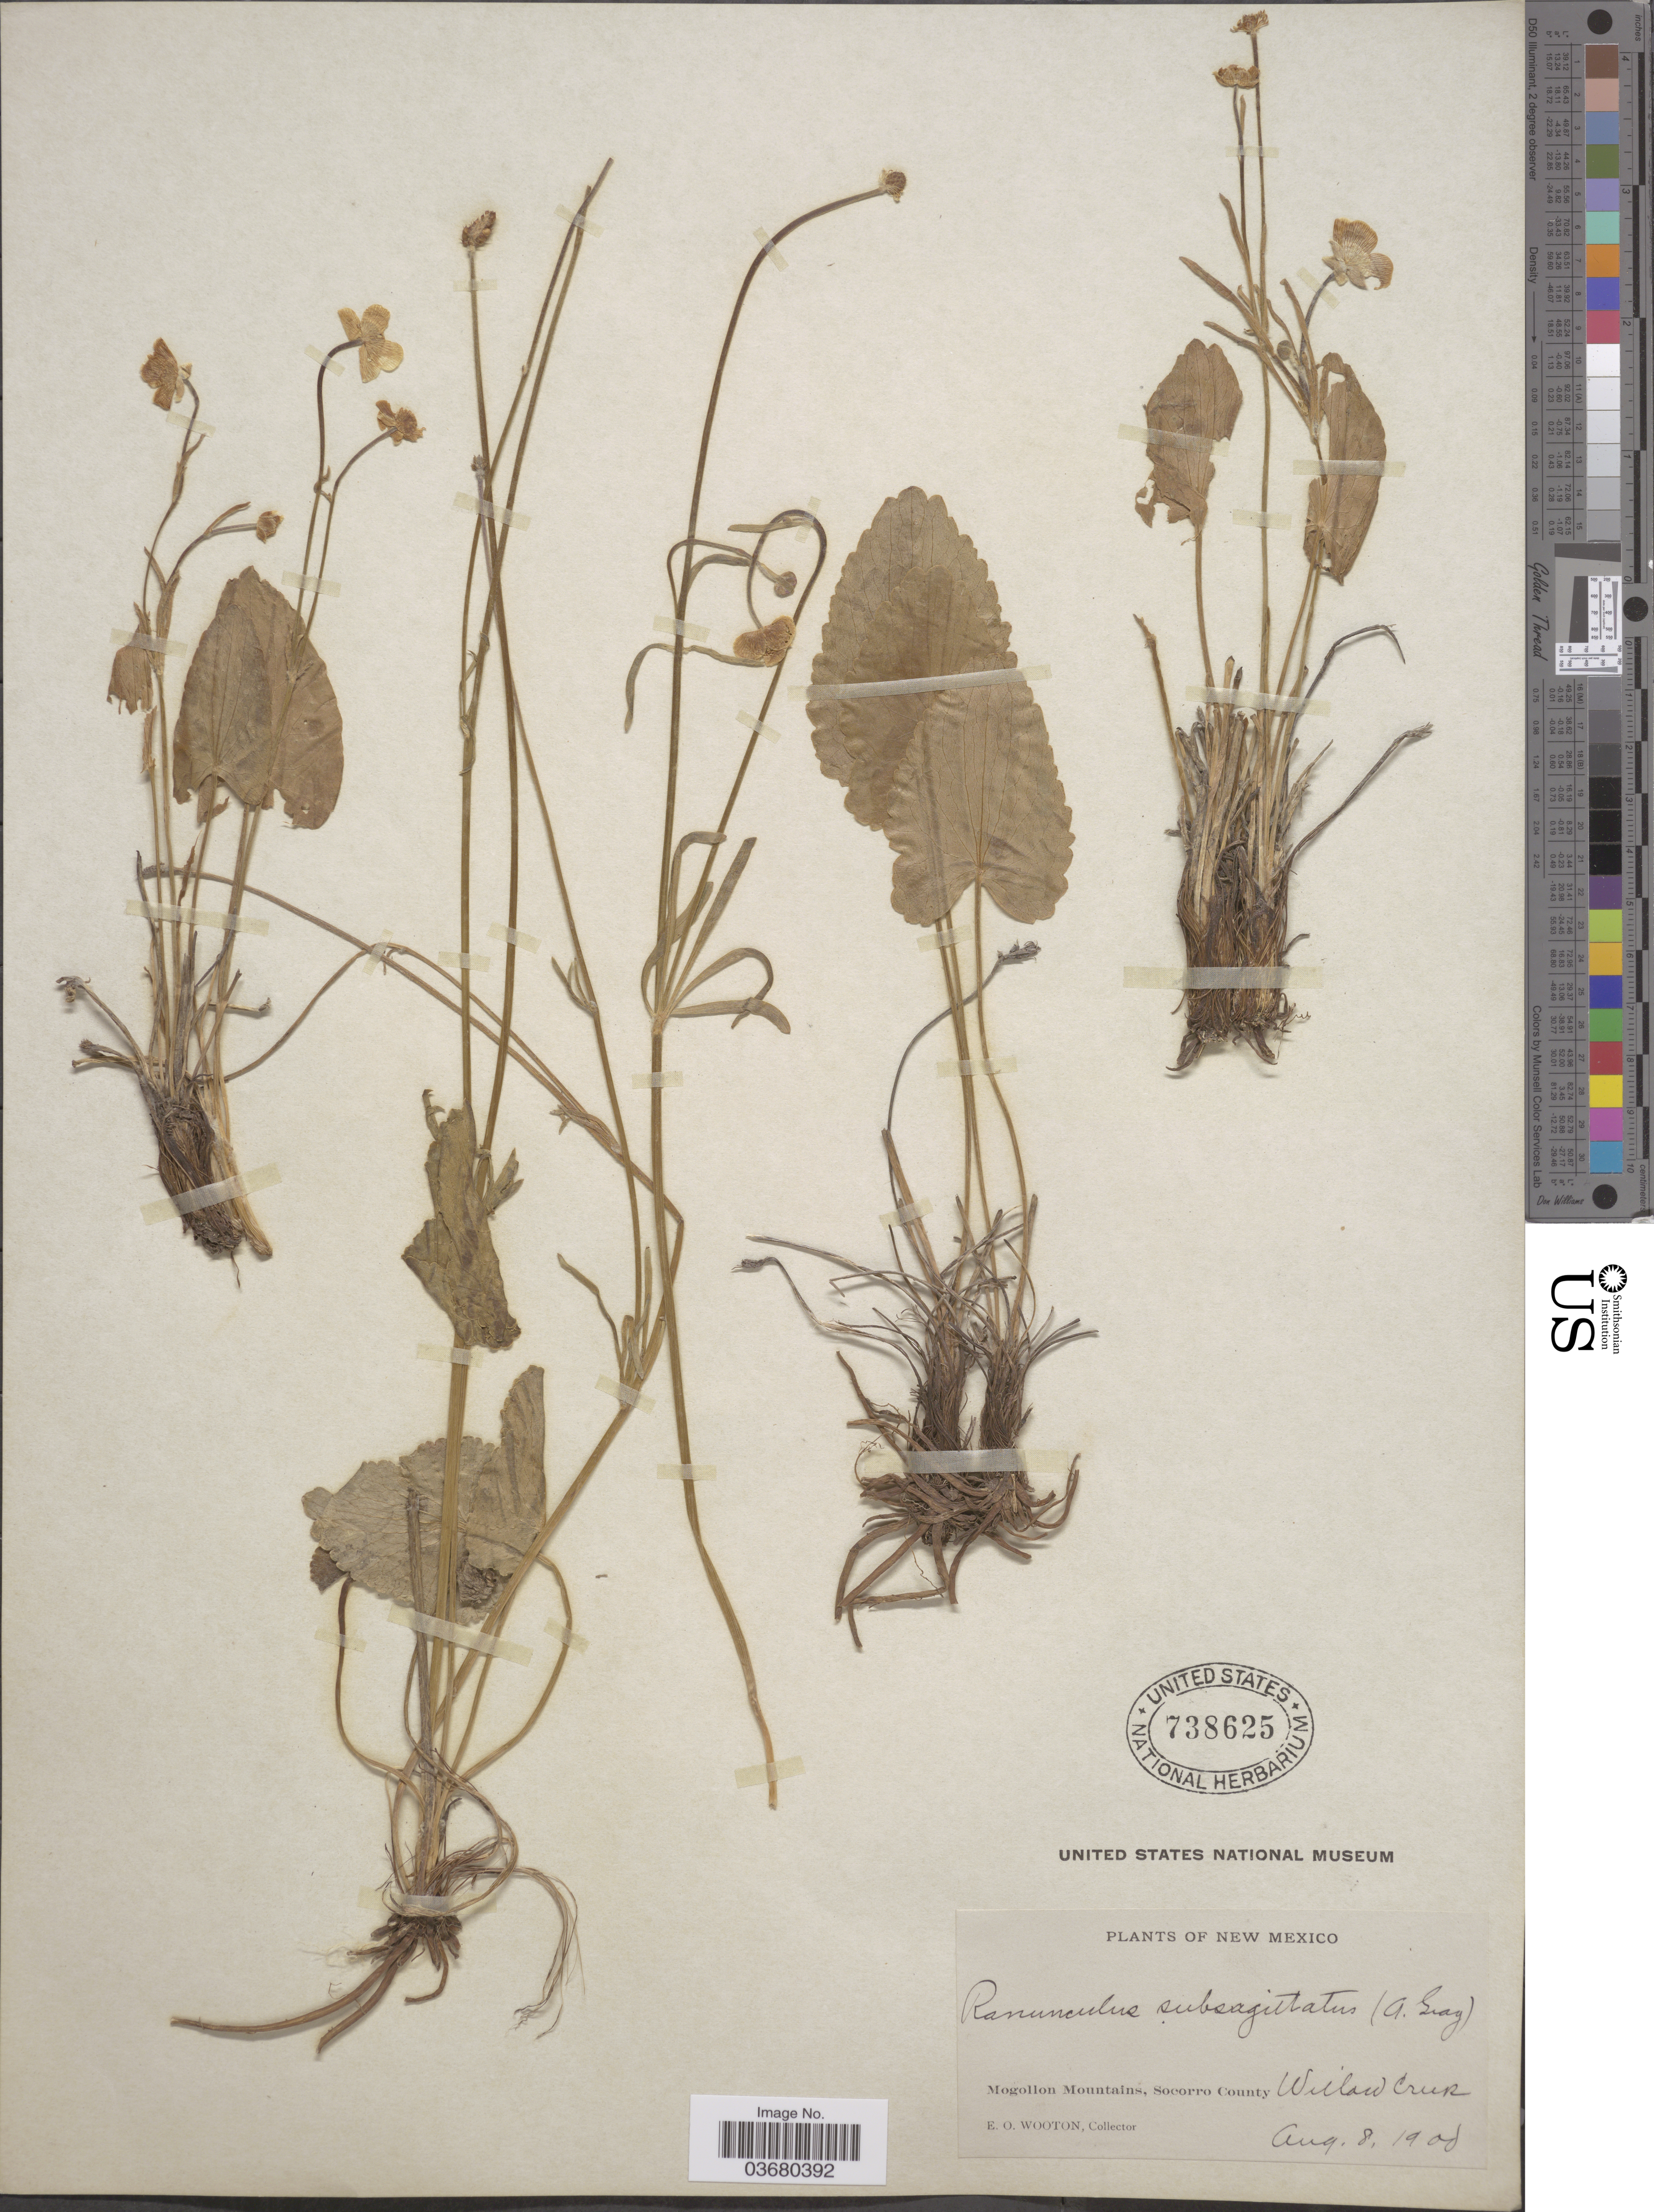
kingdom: Plantae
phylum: Tracheophyta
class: Magnoliopsida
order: Ranunculales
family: Ranunculaceae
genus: Ranunculus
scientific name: Ranunculus cardiophyllus var. subsagittatus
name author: (A. Gray) L.D. Benson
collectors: E. O. Wooton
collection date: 1908-08-08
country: United States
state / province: New Mexico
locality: Mogollon Mountains, Socorro County Willow Creek.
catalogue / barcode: US 738625